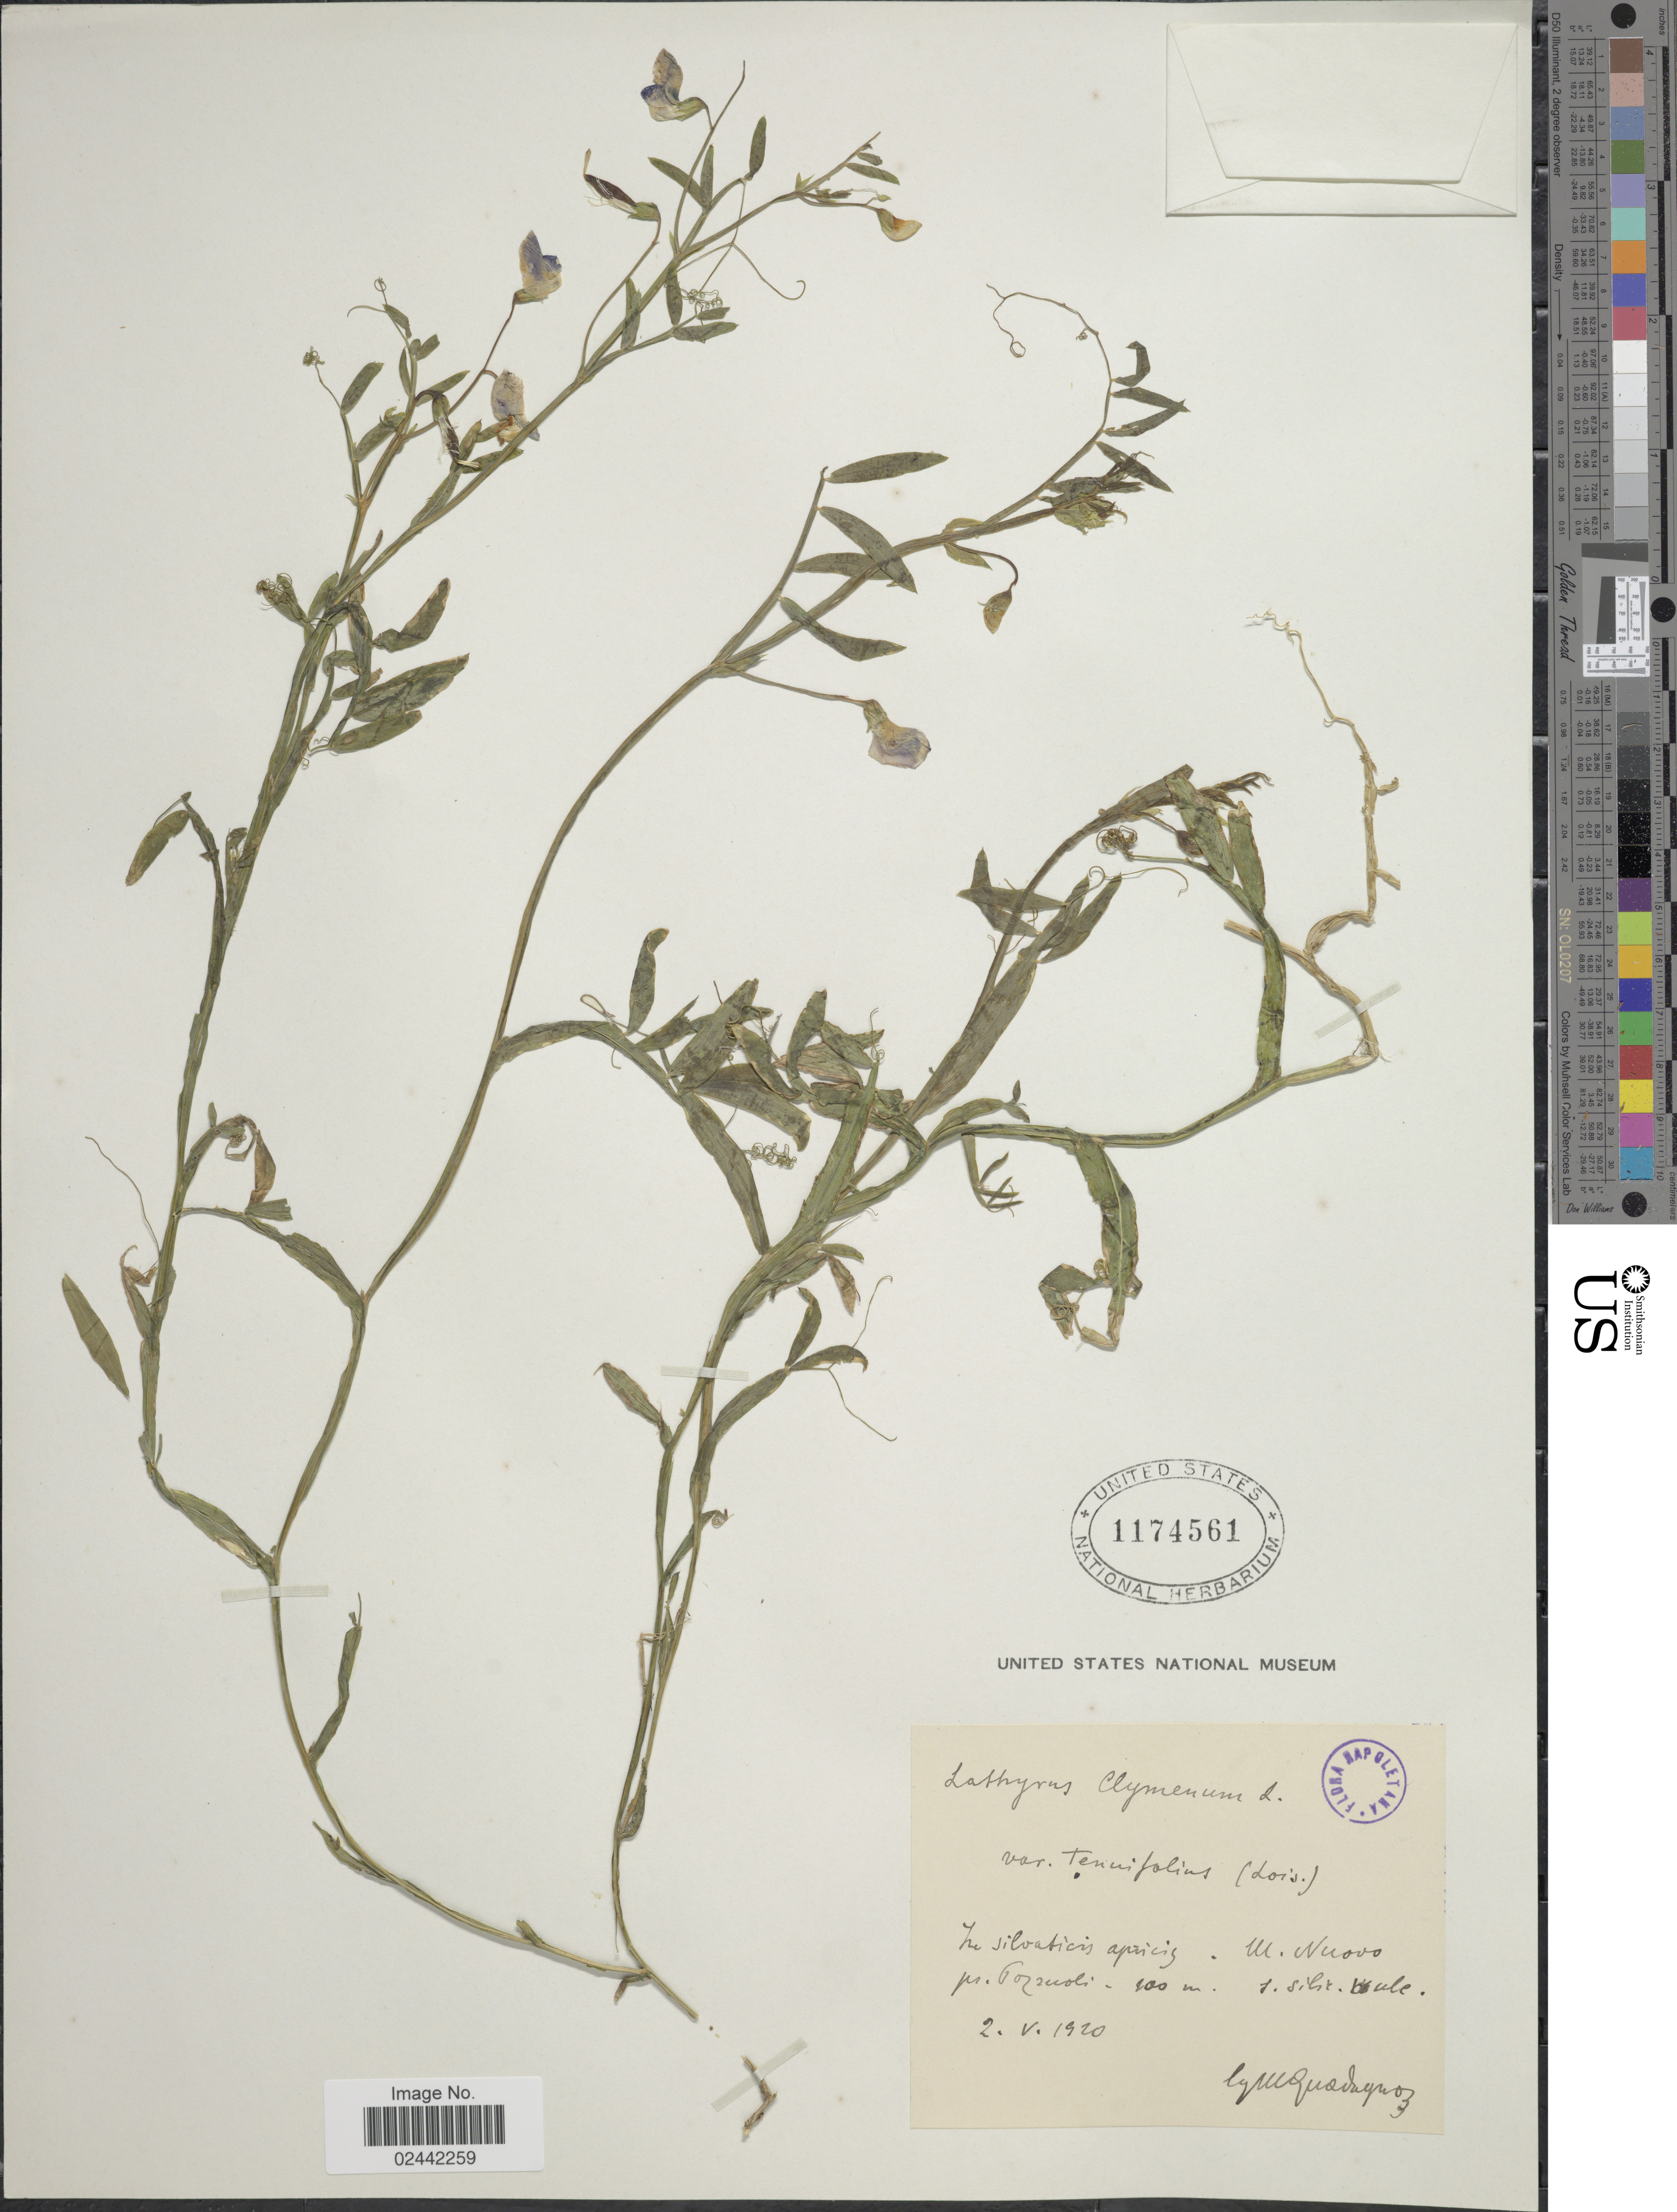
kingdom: Plantae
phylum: Tracheophyta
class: Magnoliopsida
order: Fabales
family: Fabaceae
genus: Lathyrus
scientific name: Lathyrus clymenum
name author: L.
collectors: M. Guadagno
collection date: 1920-05-02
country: Italy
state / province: Campania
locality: In silvaticis apricis - M. Nuovo. pr. Pozzuoli, S. silic. vulc.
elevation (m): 100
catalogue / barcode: US 1174561